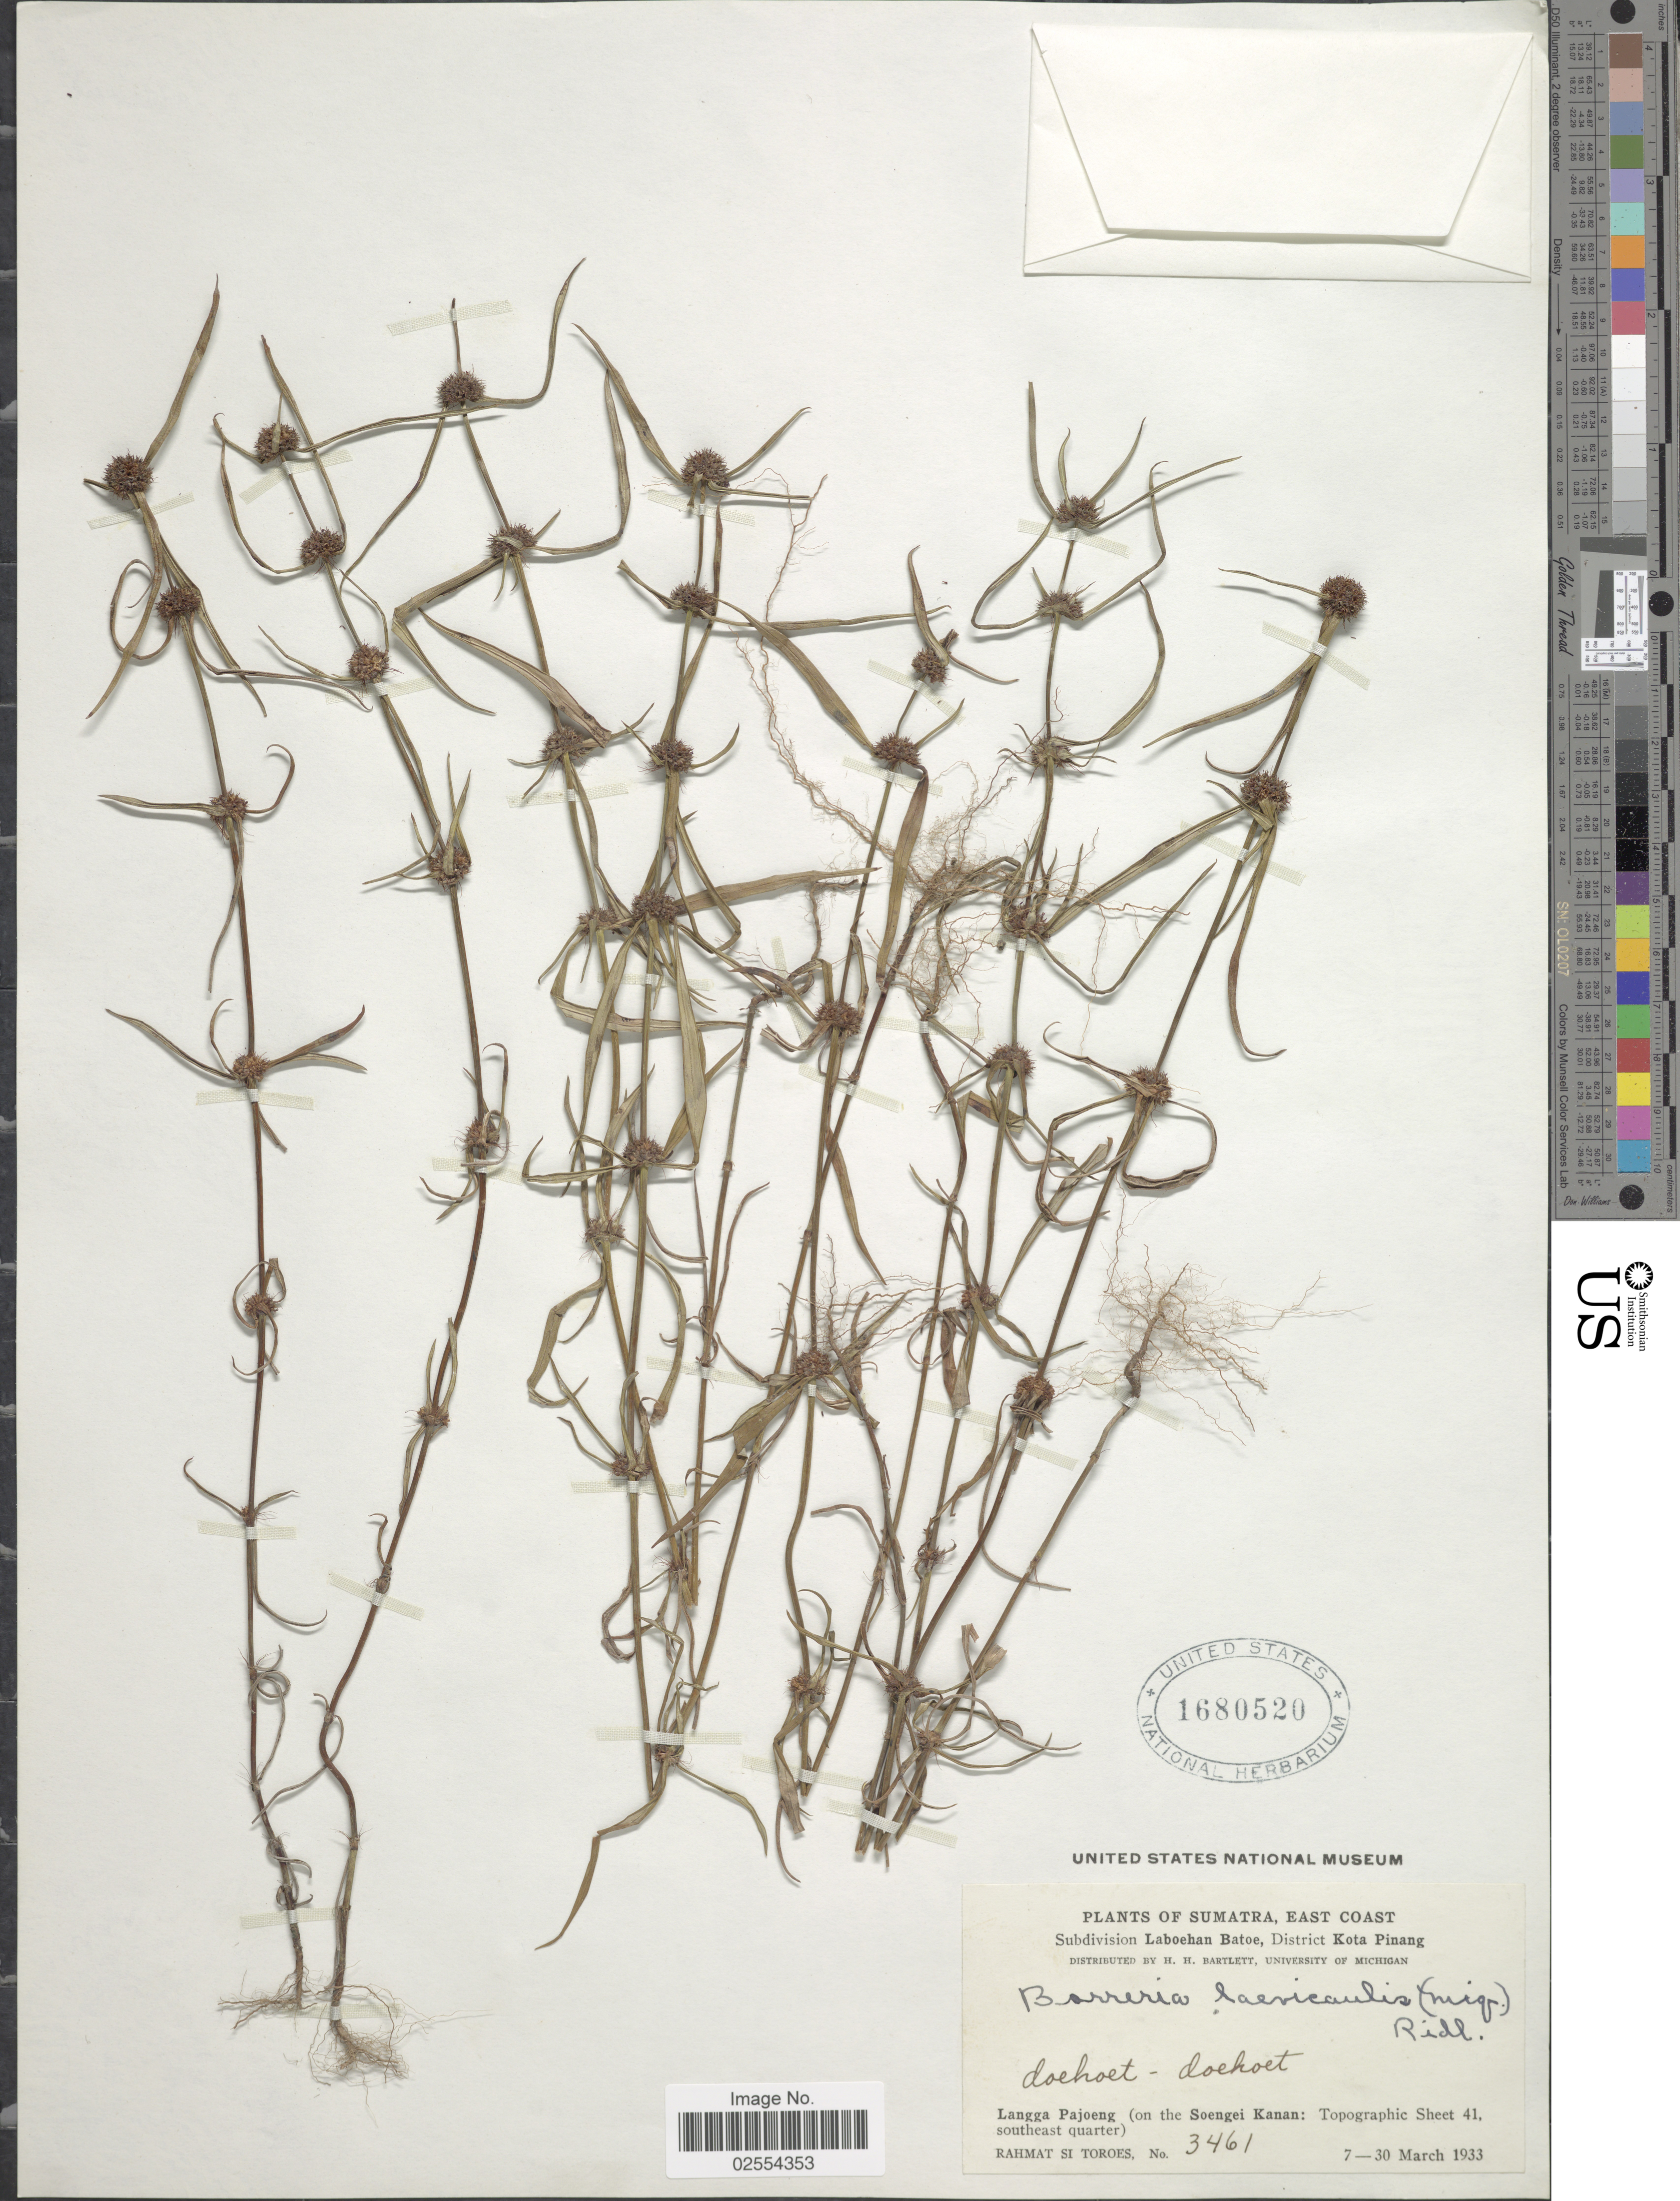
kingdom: Plantae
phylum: Tracheophyta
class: Magnoliopsida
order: Gentianales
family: Rubiaceae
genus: Spermacoce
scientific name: Spermacoce laevicaulis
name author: Miq.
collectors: Rahmat Si Boeea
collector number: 3461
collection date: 1933-03-07/1933-03-30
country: Indonesia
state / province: Sumatra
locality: East Coast, Subdivision Laboehan Batoe, District Kota Pinang, doehoet - doehoet, Langga Pajoeng (on the Soengei Kanan: Topographic Sheet 41, southeast quarter)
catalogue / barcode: US 1680520